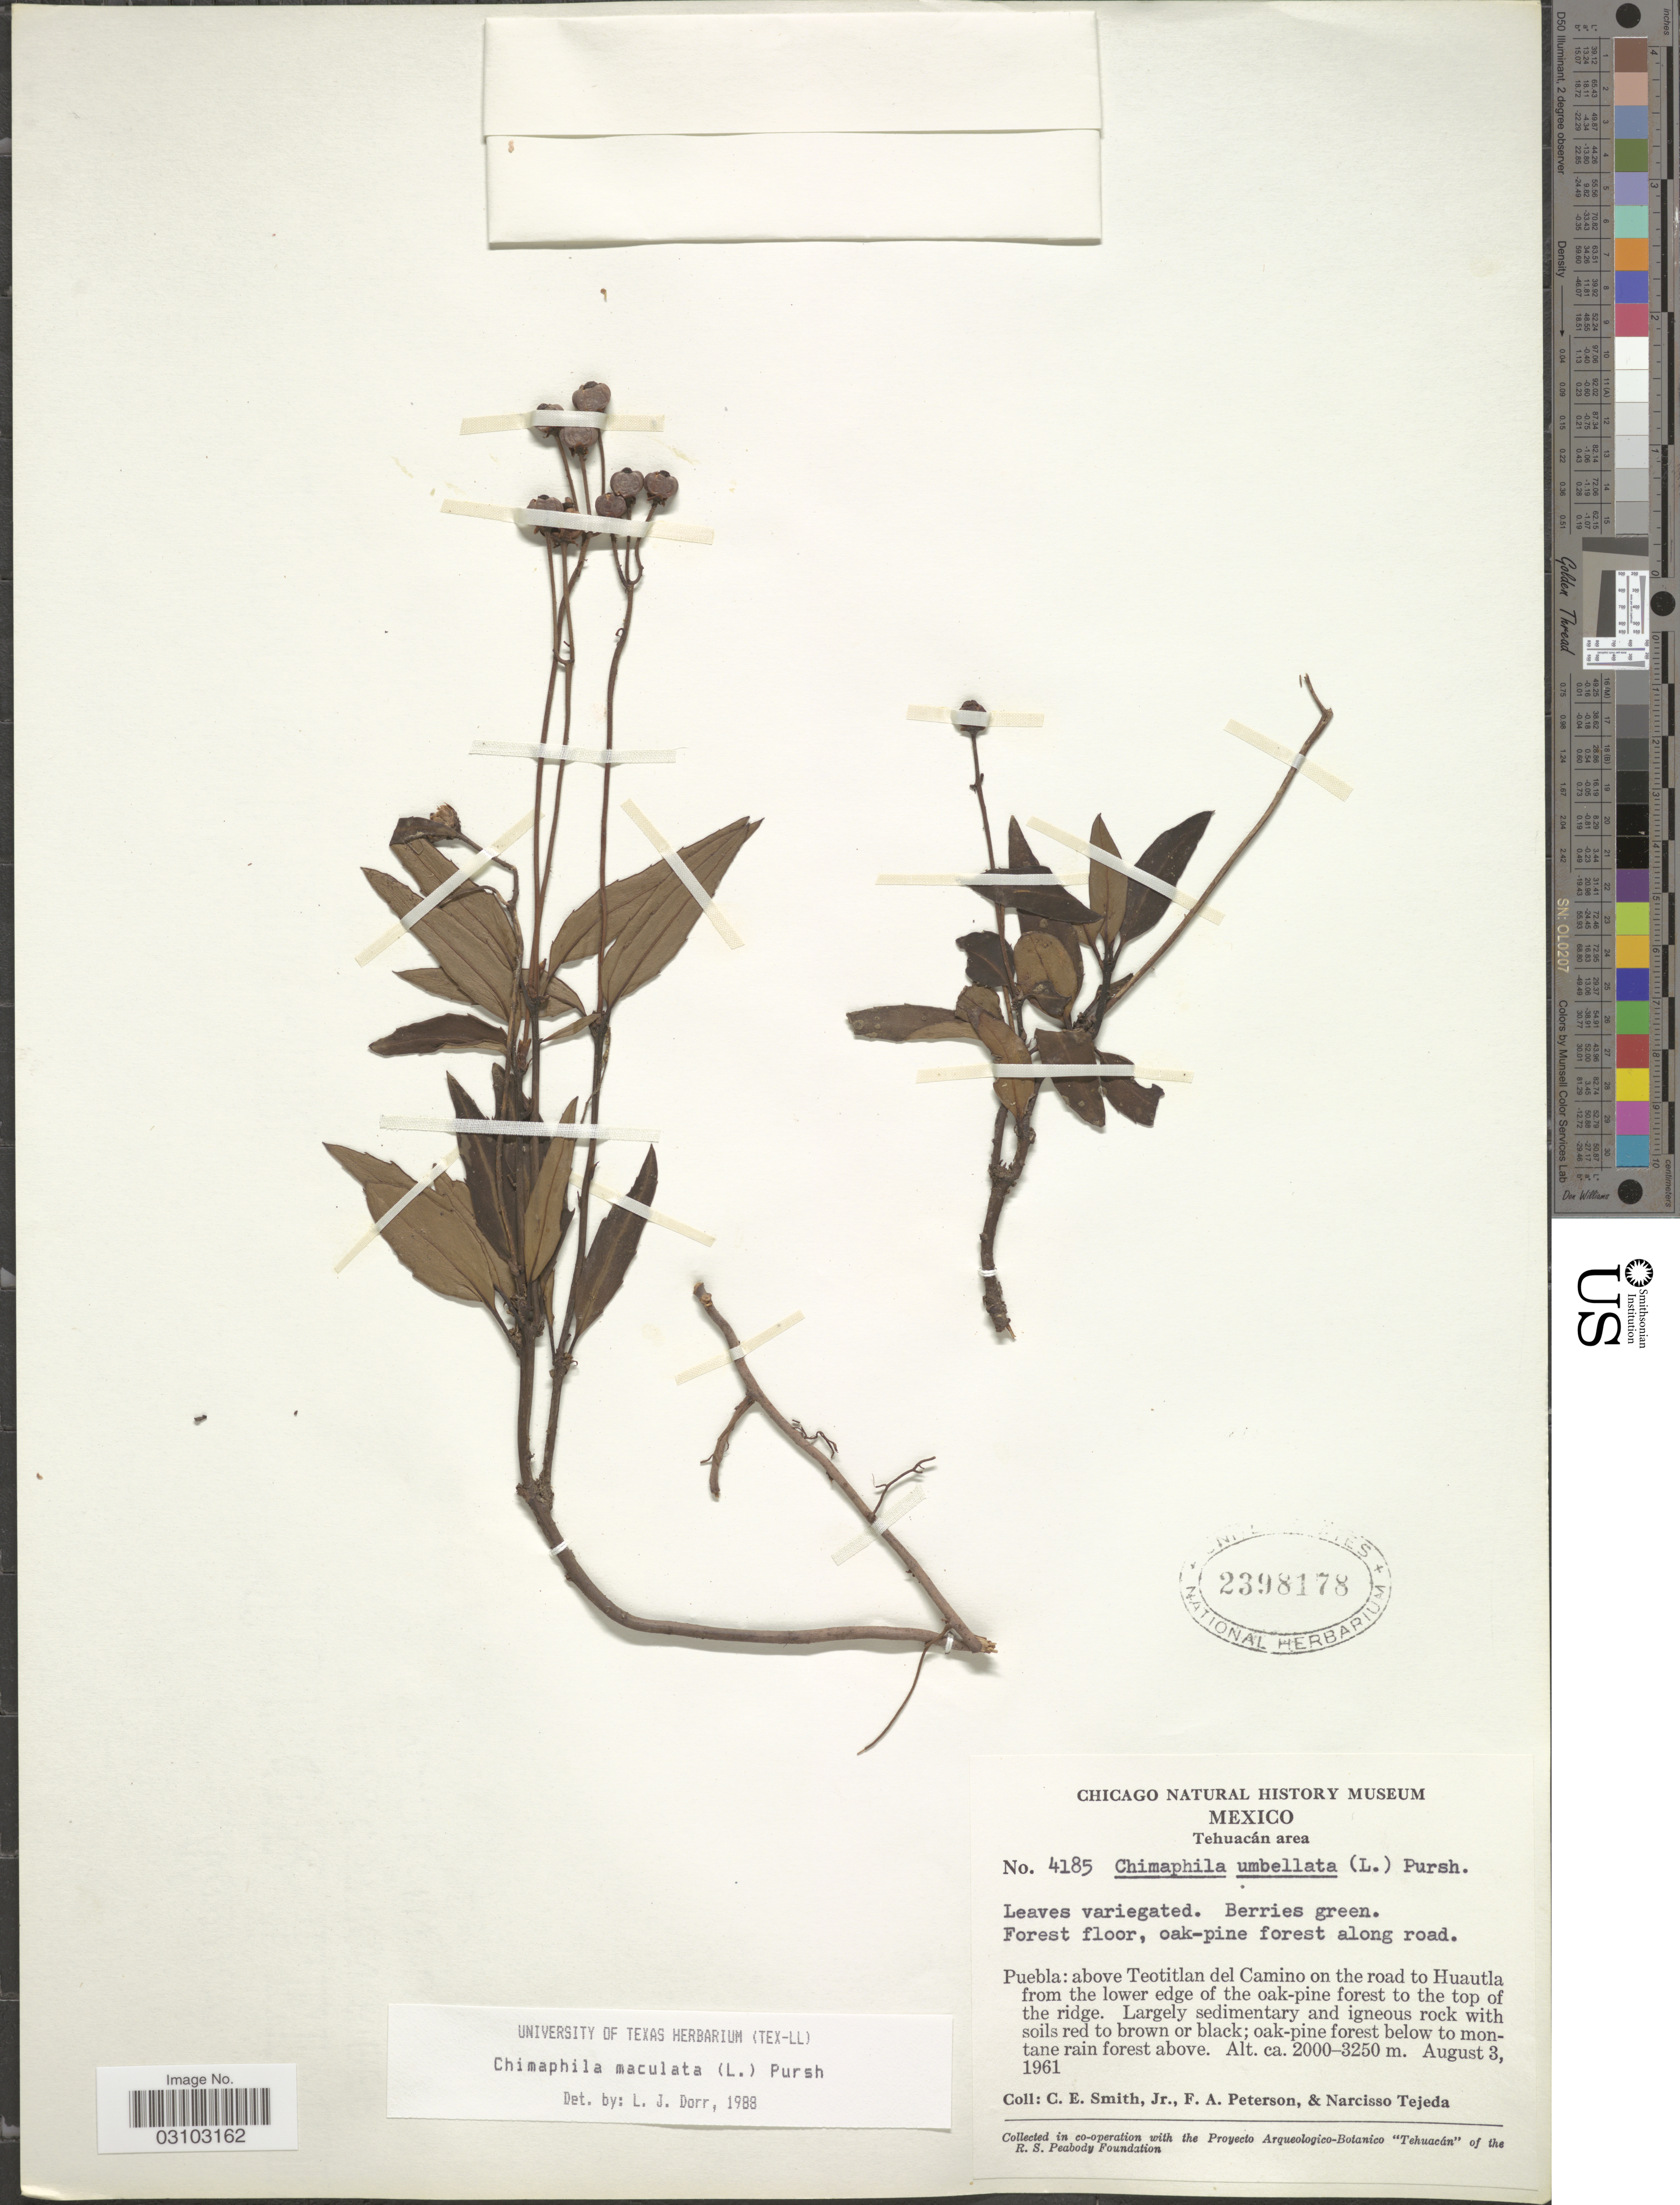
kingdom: Plantae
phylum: Tracheophyta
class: Magnoliopsida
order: Ericales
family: Ericaceae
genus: Chimaphila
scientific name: Chimaphila maculata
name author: (L.) Pursh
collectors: C. E. Smith Jr., F. A. Peterson & N. Tejeda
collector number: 4185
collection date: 1961-08-03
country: Mexico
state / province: Puebla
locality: Tehuacán area. above Teotitlan del Camino on the road to Huautla from the lower edge of the oak-pine forest to the top of the ridge.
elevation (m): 2000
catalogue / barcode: US 2398178